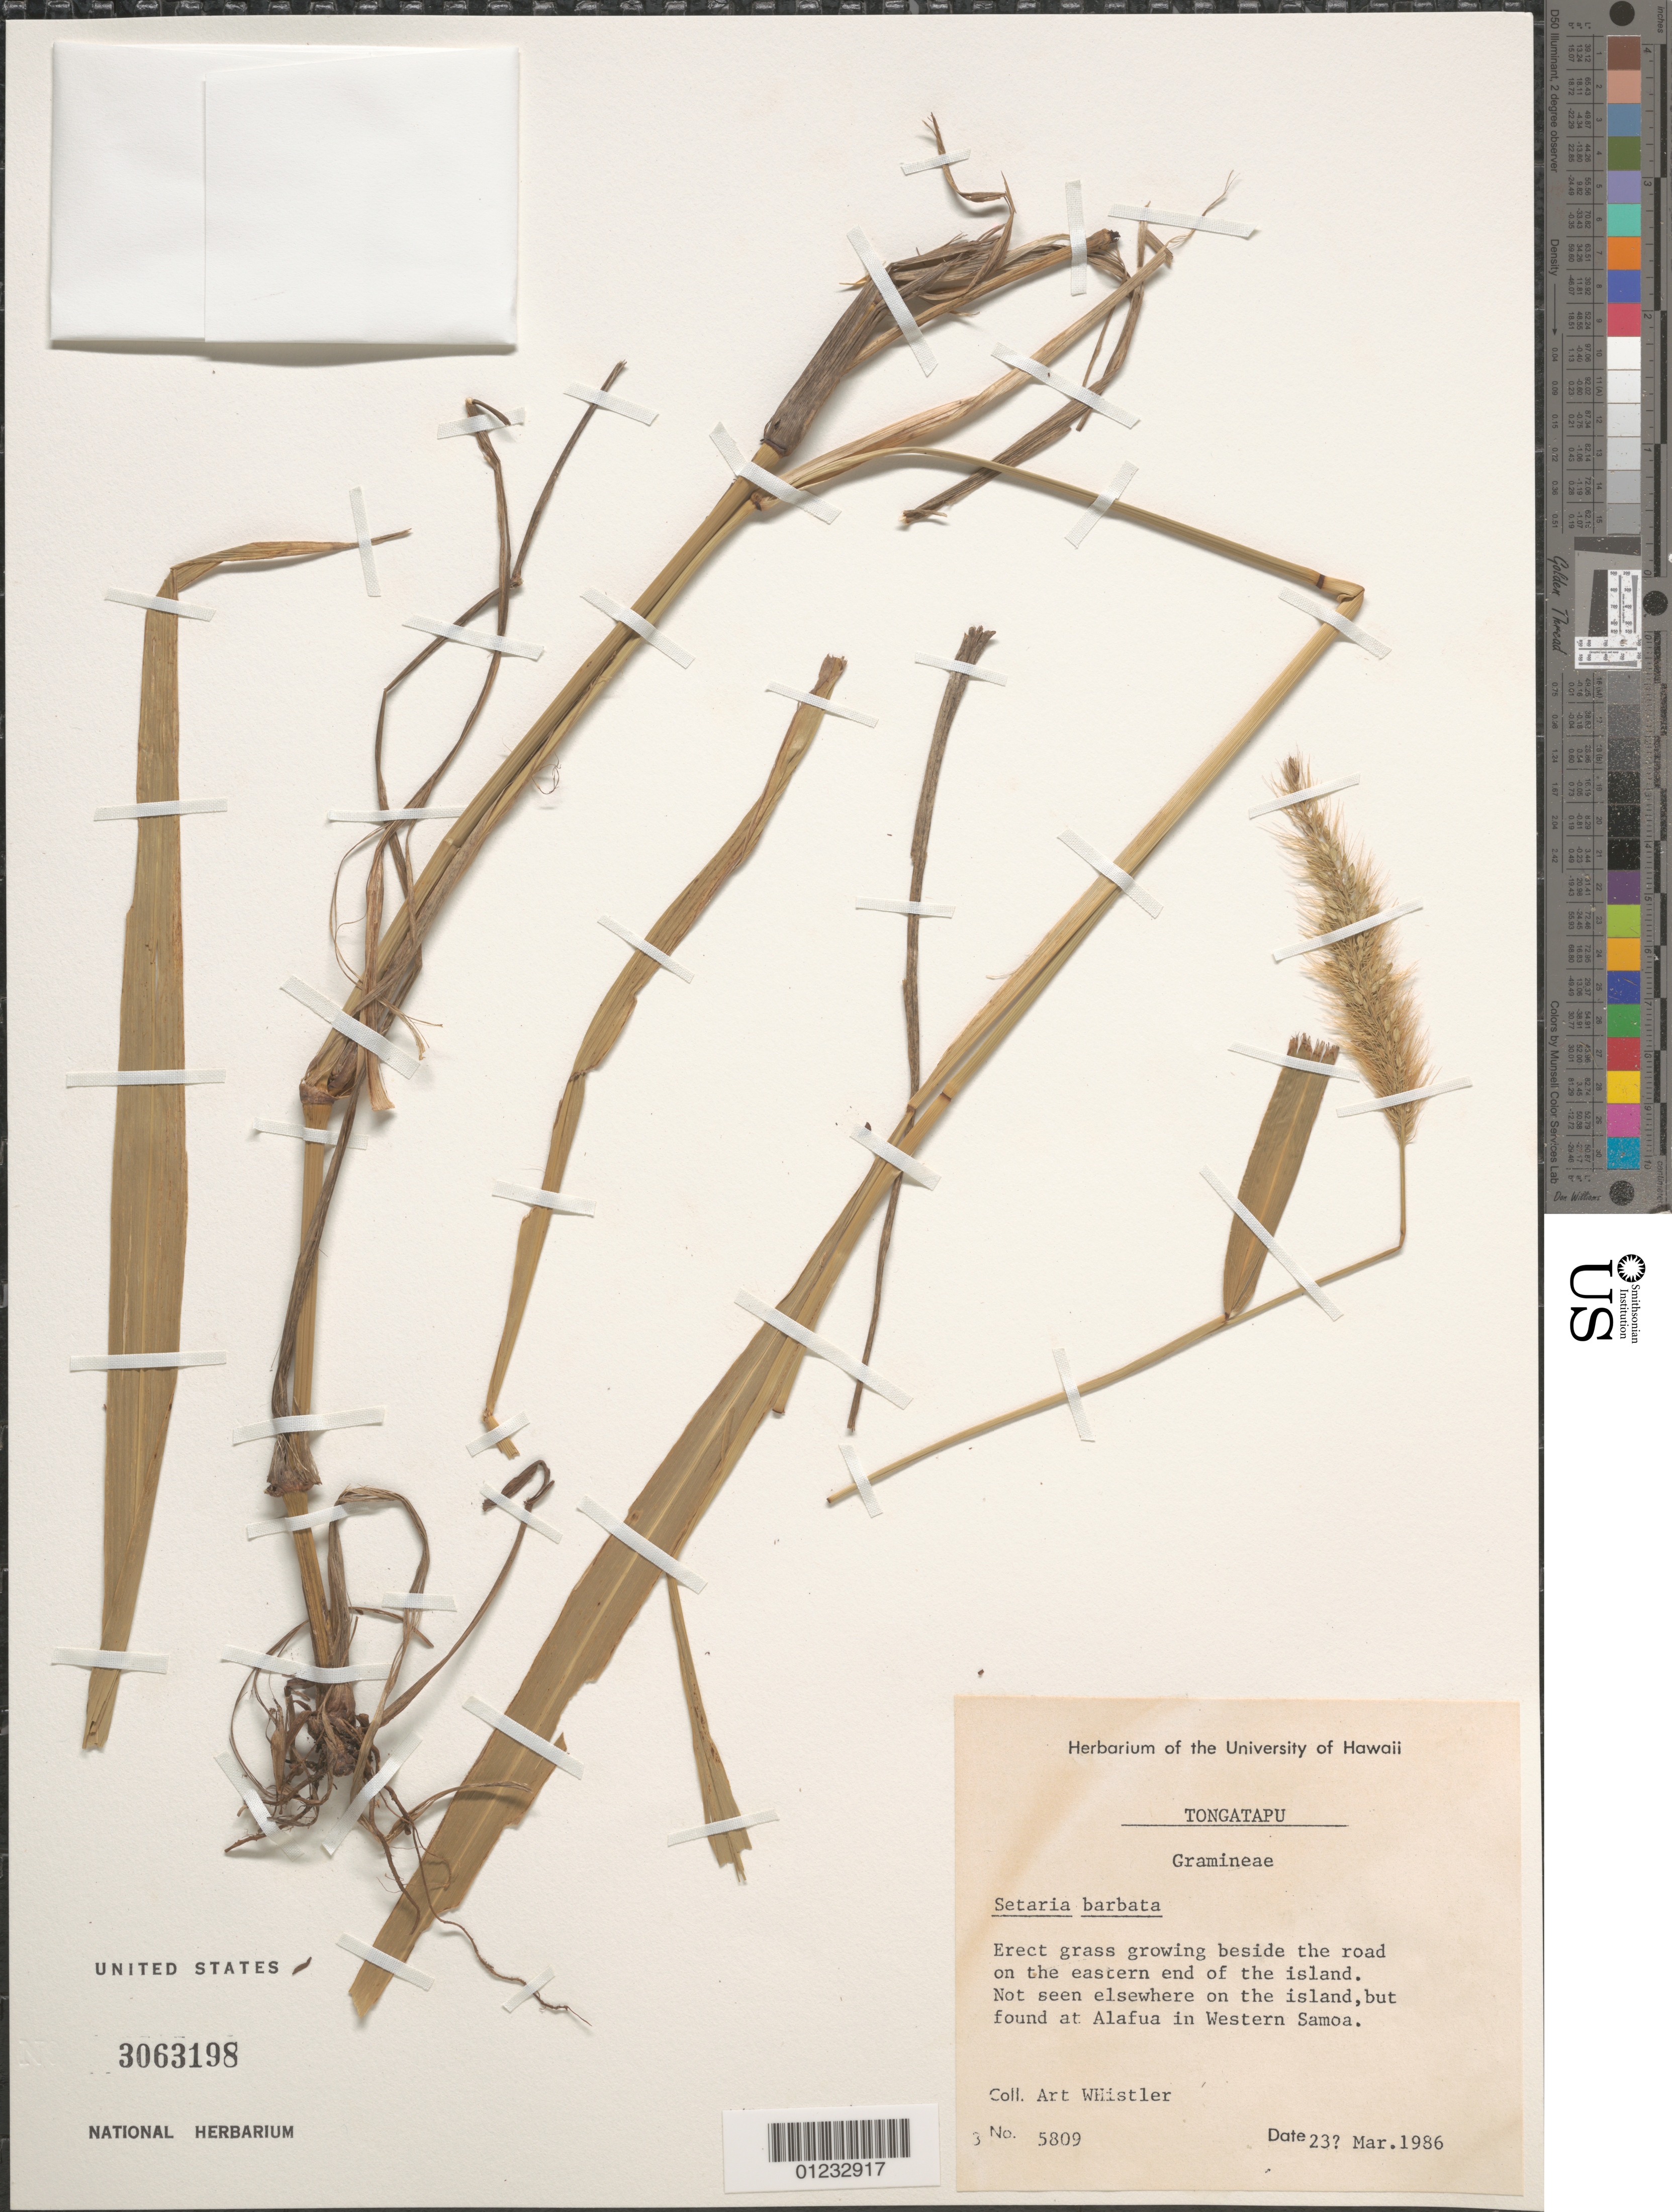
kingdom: Plantae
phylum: Tracheophyta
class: Liliopsida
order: Poales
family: Poaceae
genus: Setaria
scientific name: Setaria barbata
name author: (Lam.) Kunth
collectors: A. Whistler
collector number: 5809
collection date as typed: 23? Mar 1986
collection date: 1986-03-23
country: Tonga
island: Tongatapu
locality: Beside the road on the eastern end of the island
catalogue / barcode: US 3063198